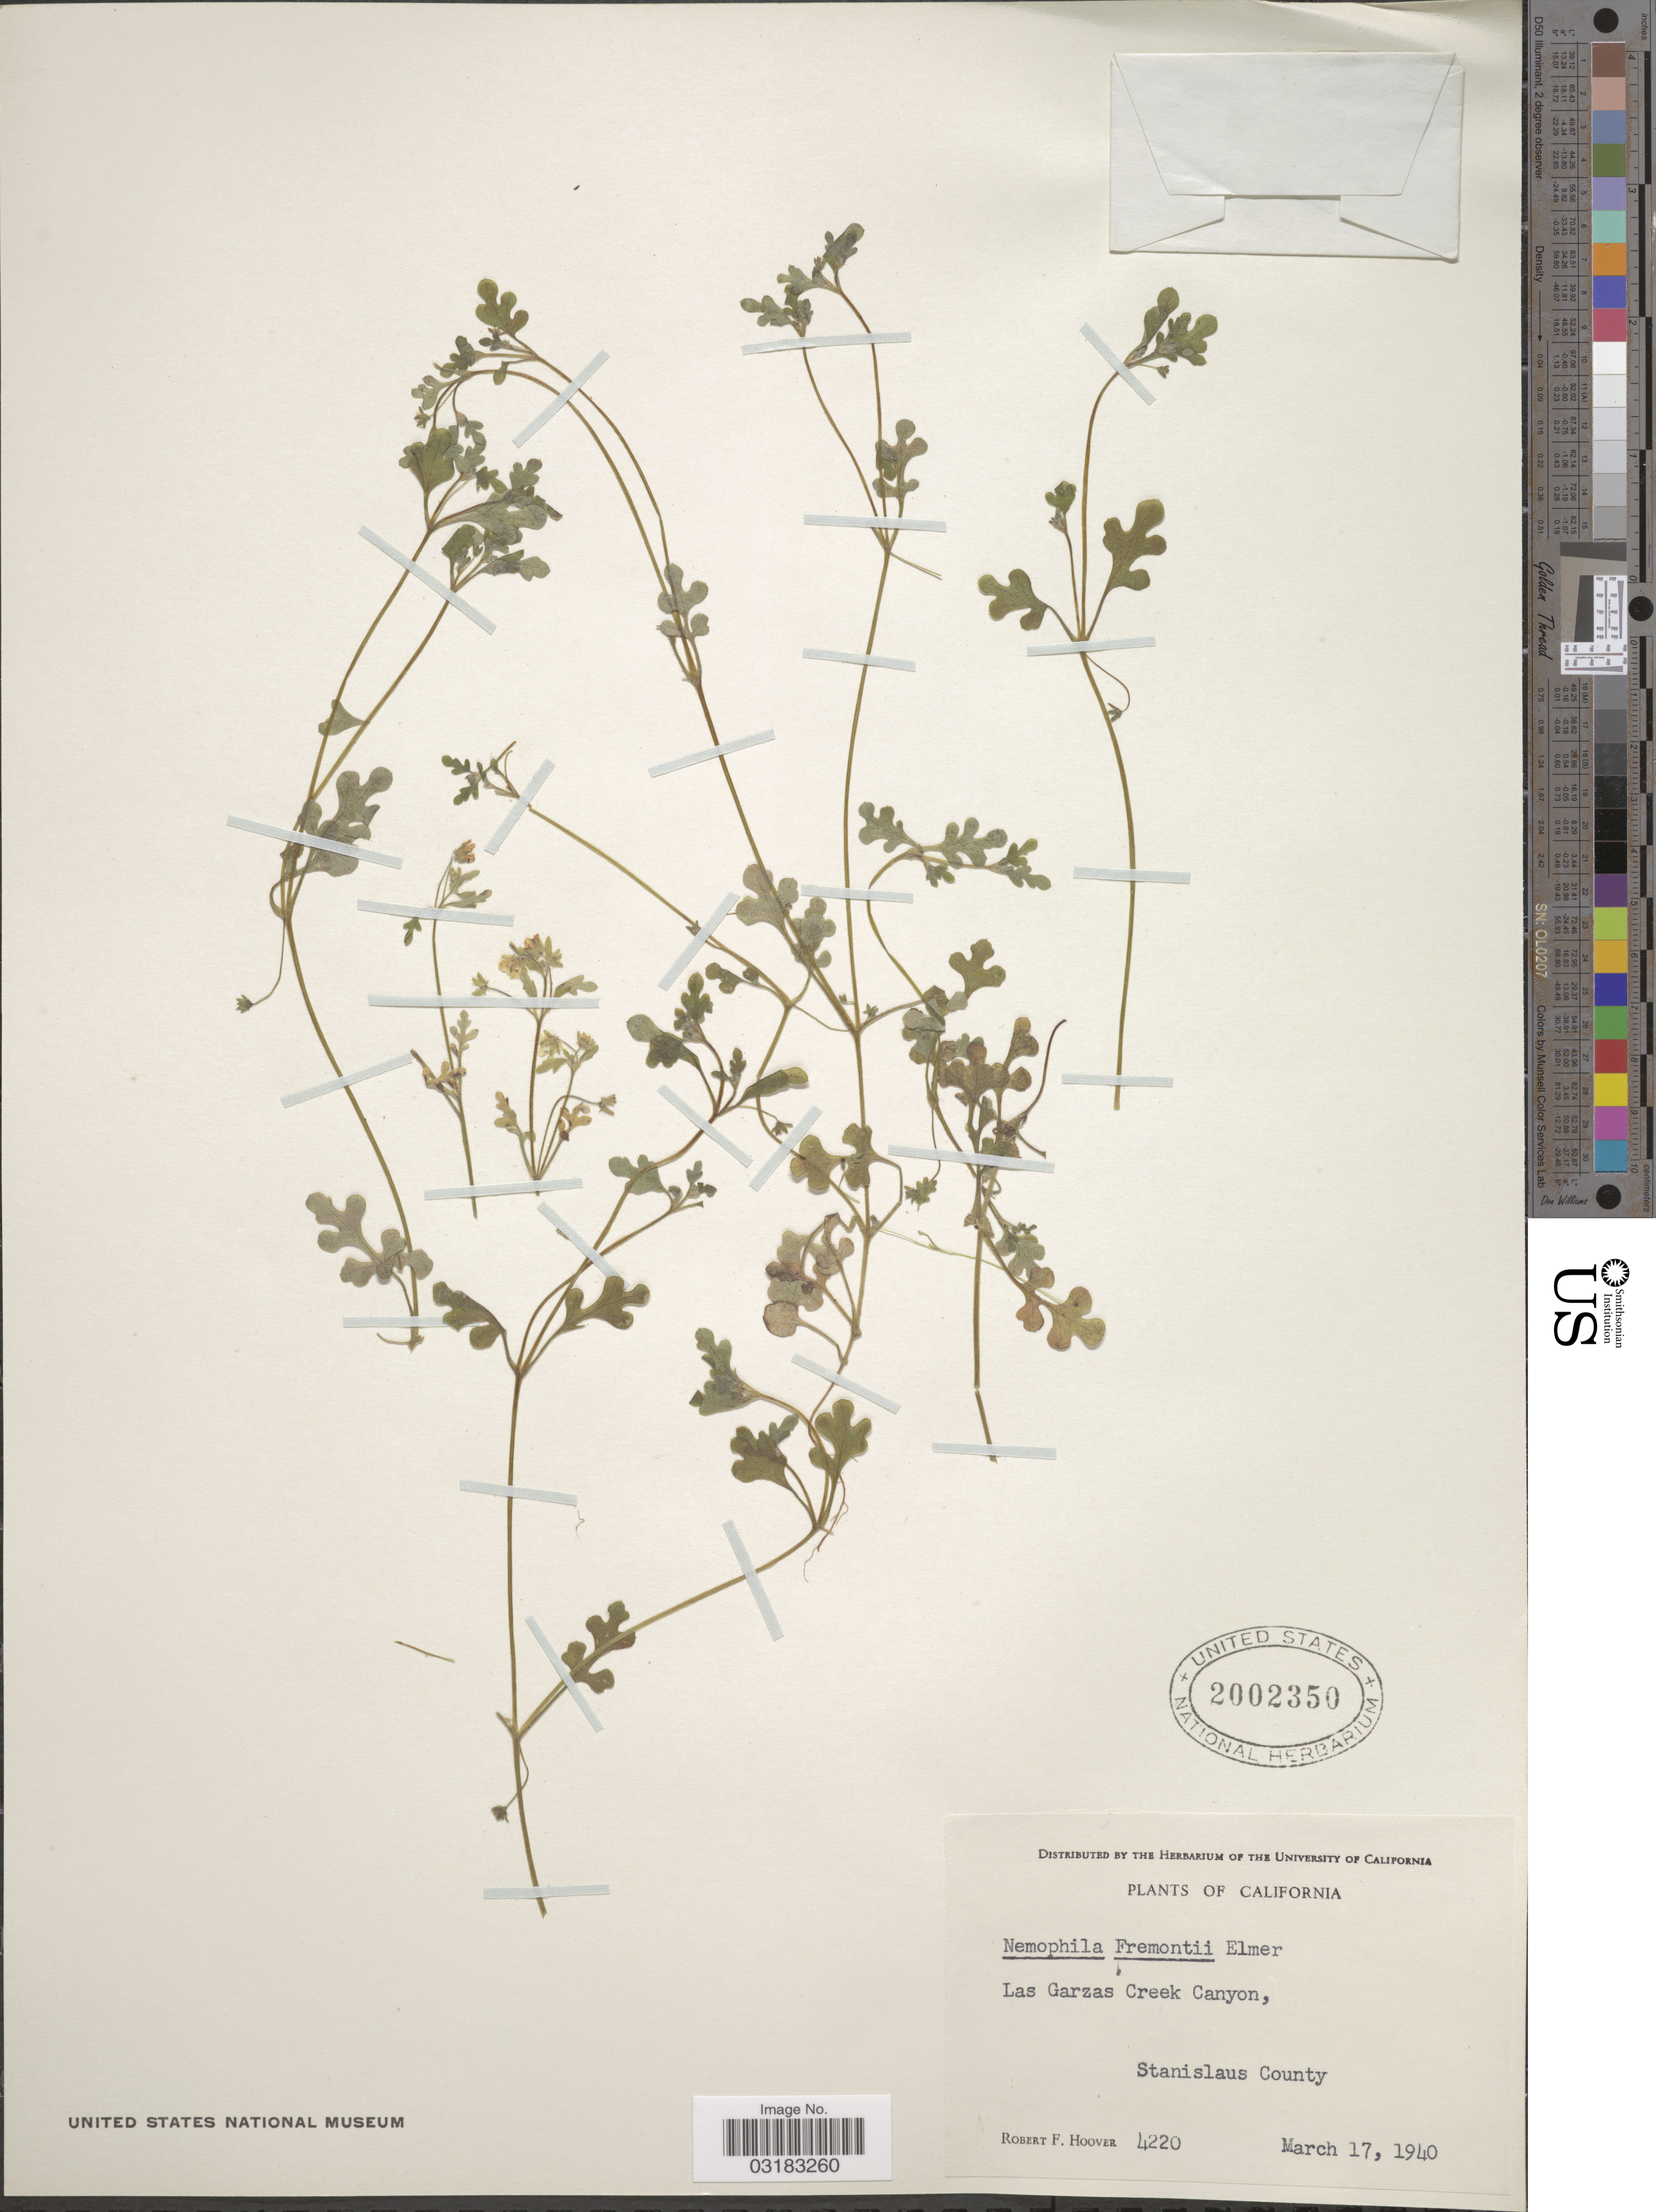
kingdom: Plantae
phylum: Tracheophyta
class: Magnoliopsida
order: Boraginales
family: Hydrophyllaceae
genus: Nemophila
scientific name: Nemophila fremontii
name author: Elmer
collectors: R. F. Hoover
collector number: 4220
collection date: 1940-03-17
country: United States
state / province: California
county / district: Stanislaus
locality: Las Garzas Creek Canyon, Stanislaus County.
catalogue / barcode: US 2002350